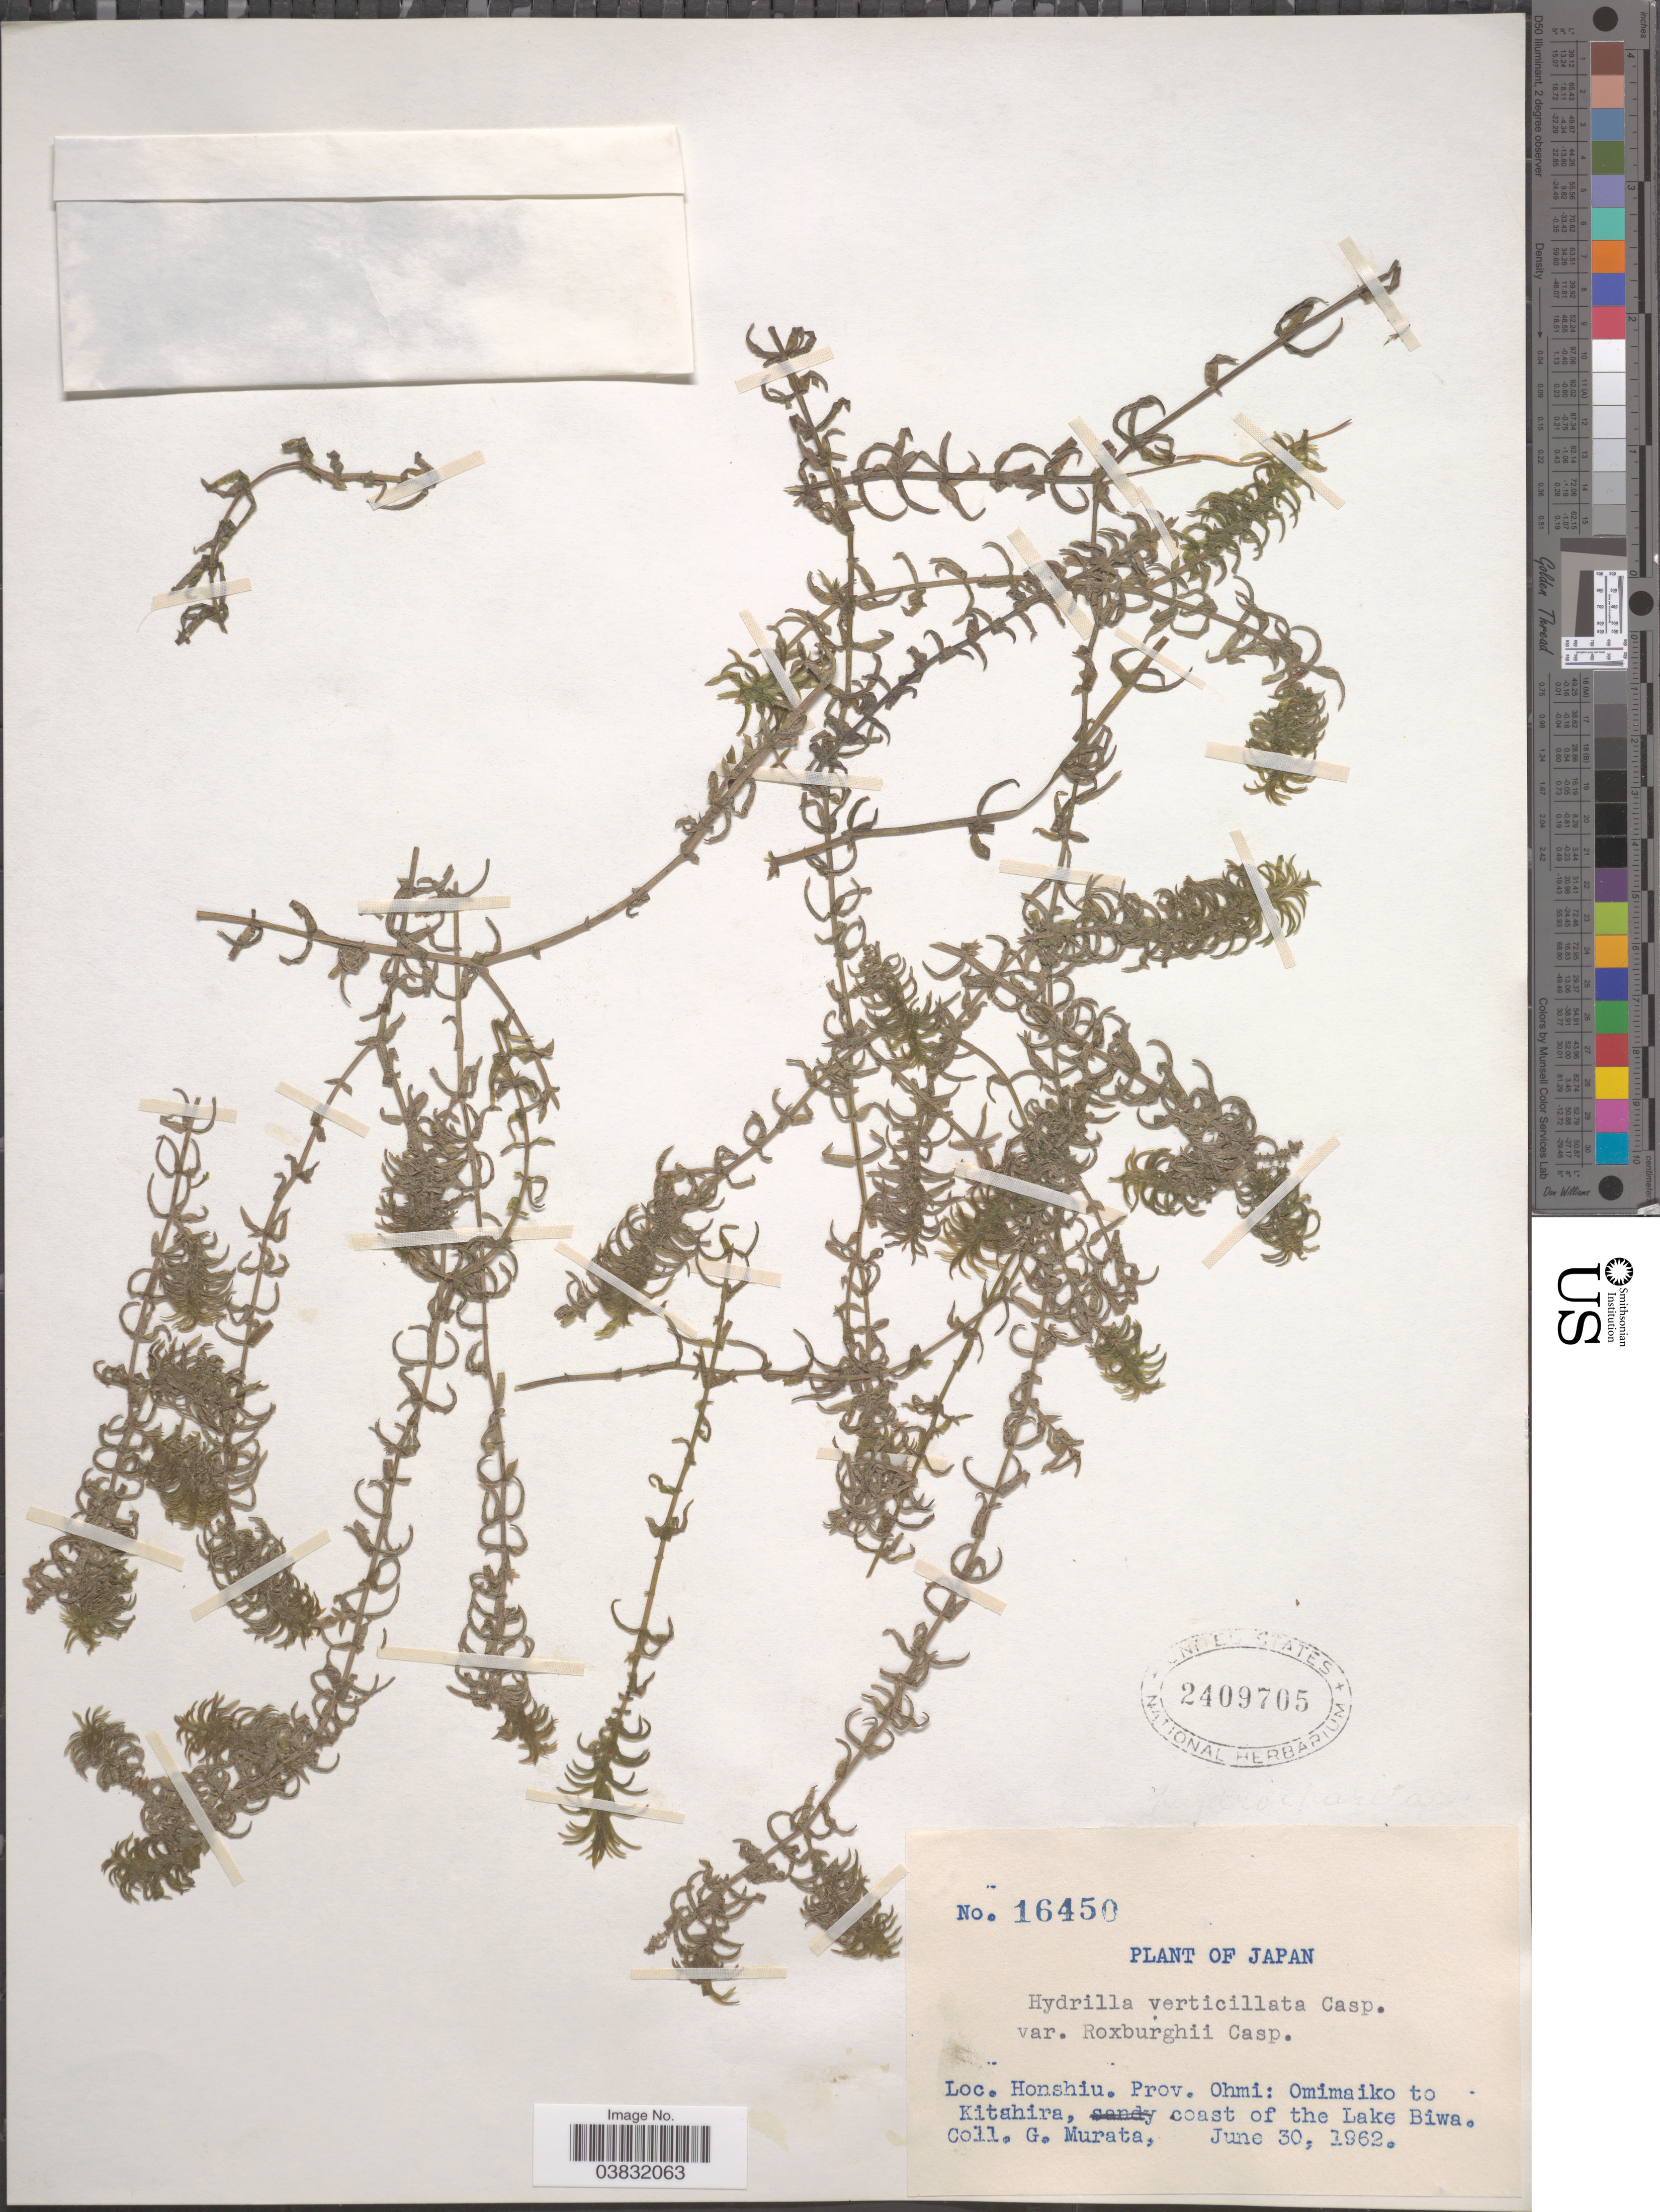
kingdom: Plantae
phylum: Tracheophyta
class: Liliopsida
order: Alismatales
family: Hydrocharitaceae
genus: Hydrilla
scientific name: Hydrilla verticillata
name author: (L. f.) Royle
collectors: G. Murata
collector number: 16450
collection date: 1962-06-30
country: Japan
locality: Honshiu. Prov. Ohmi: Omimaiko to Kitahira, coast of the Lake Biwa.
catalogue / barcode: US 2409705